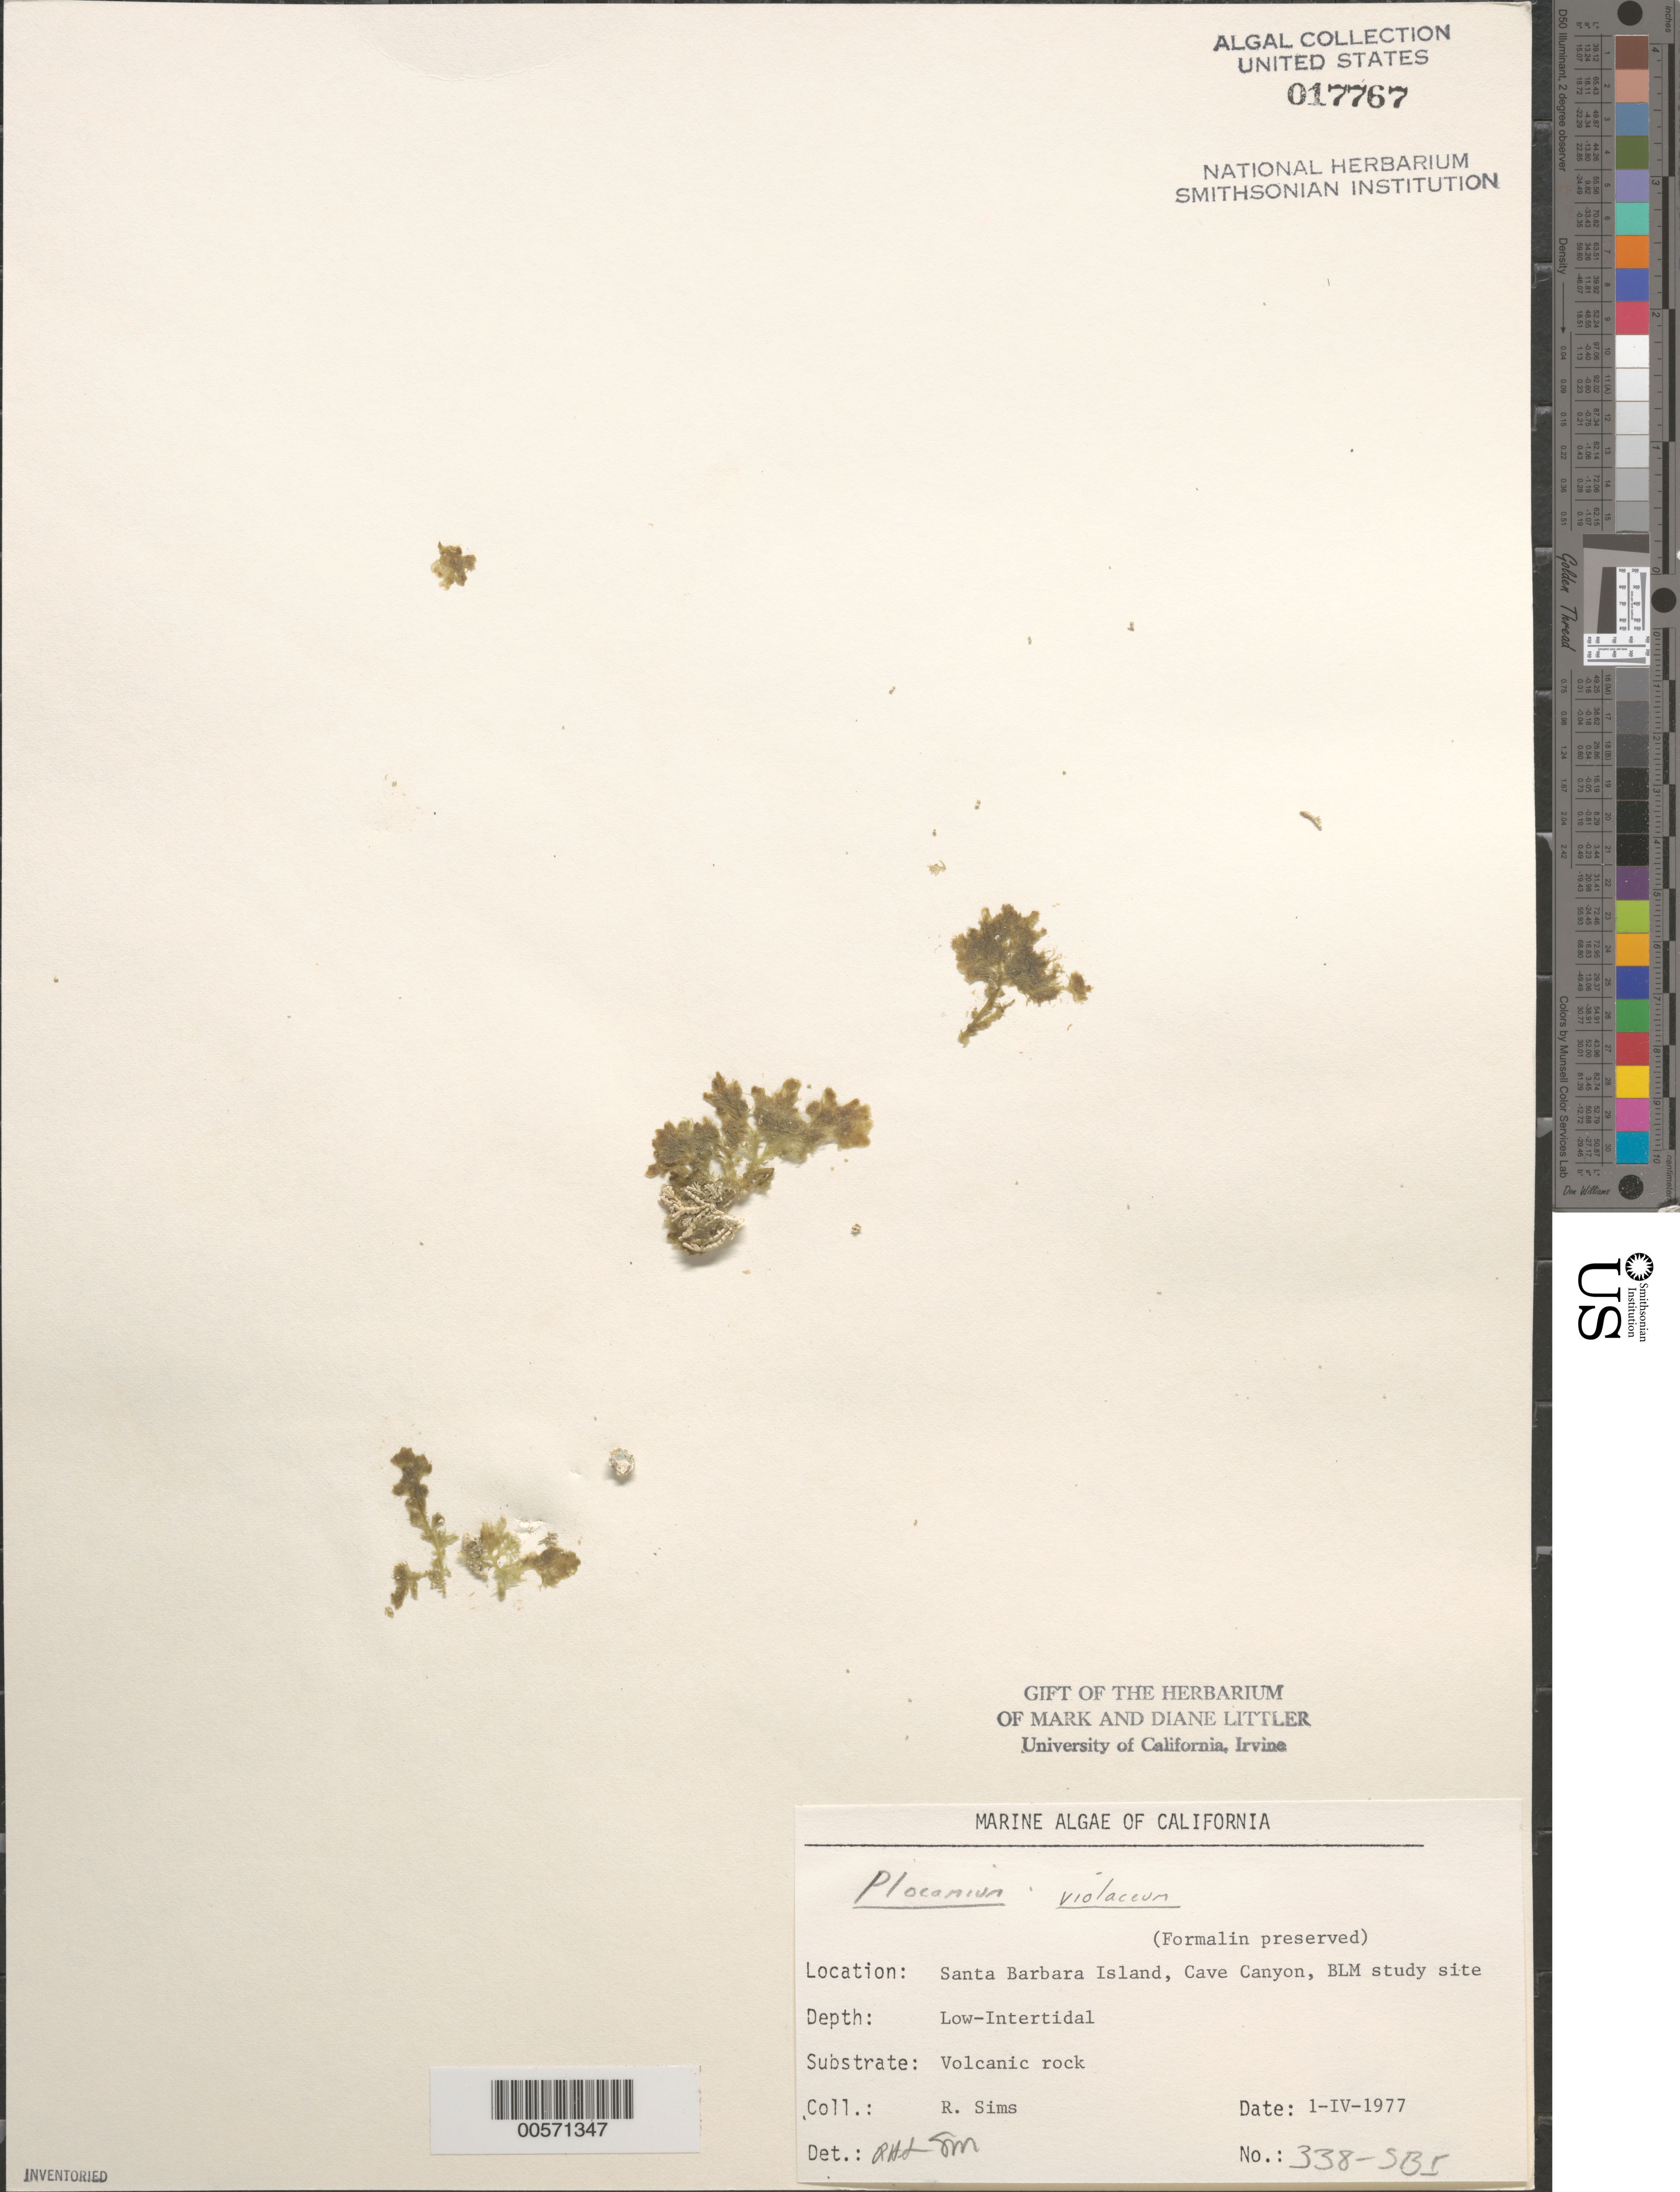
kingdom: Plantae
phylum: Rhodophyta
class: Florideophyceae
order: Plocamiales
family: Plocamiaceae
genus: Plocamium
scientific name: Plocamium violaceum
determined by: Sims, Robert H.; Murray, S. N.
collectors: R. H. Sims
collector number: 338-sbi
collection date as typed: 01 Apr 1977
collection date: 1977-04-01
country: United States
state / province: California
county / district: Santa Barbara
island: Santa Barbara Island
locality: Cave Canyon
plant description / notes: BLM-SOCALBIGHT Rocky Intertidal Survey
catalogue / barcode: US 17767